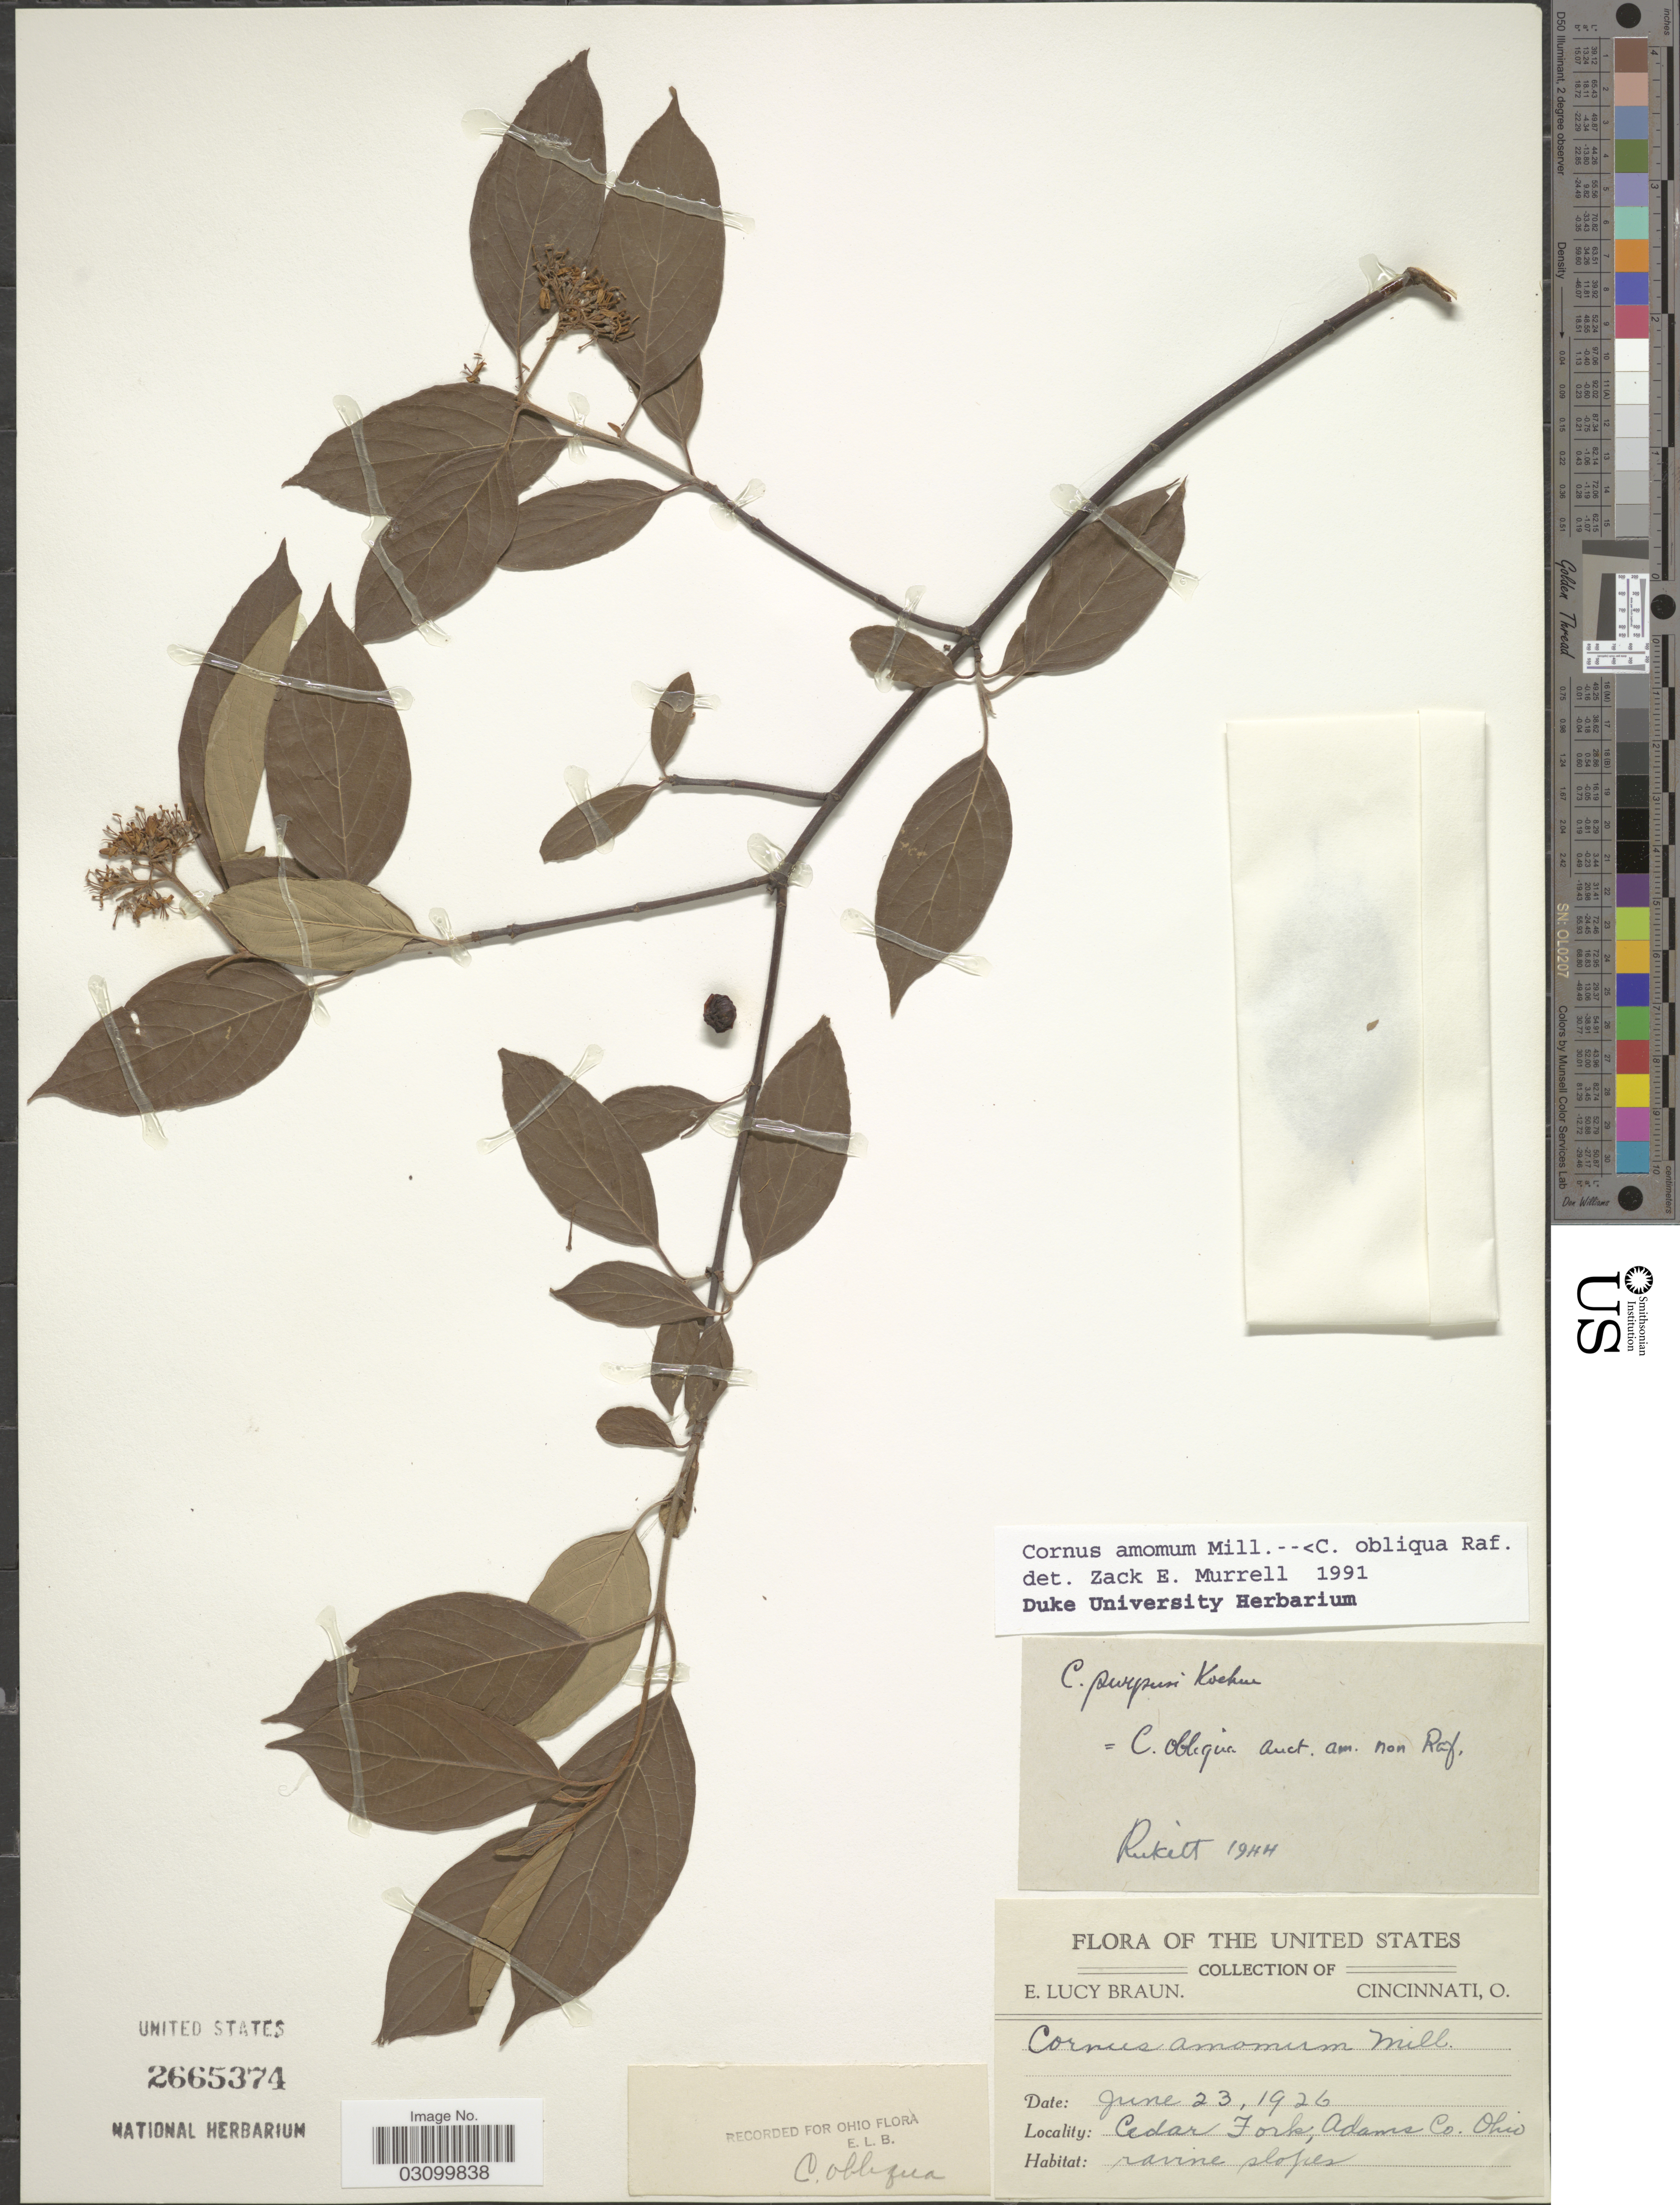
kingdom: Plantae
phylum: Tracheophyta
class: Magnoliopsida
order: Cornales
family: Cornaceae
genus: Cornus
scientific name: Cornus obliqua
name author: Raf.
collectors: E. L. Braun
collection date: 1926-06-23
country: United States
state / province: Ohio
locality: Cedar Fork; Adams Co.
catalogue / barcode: US 2665374